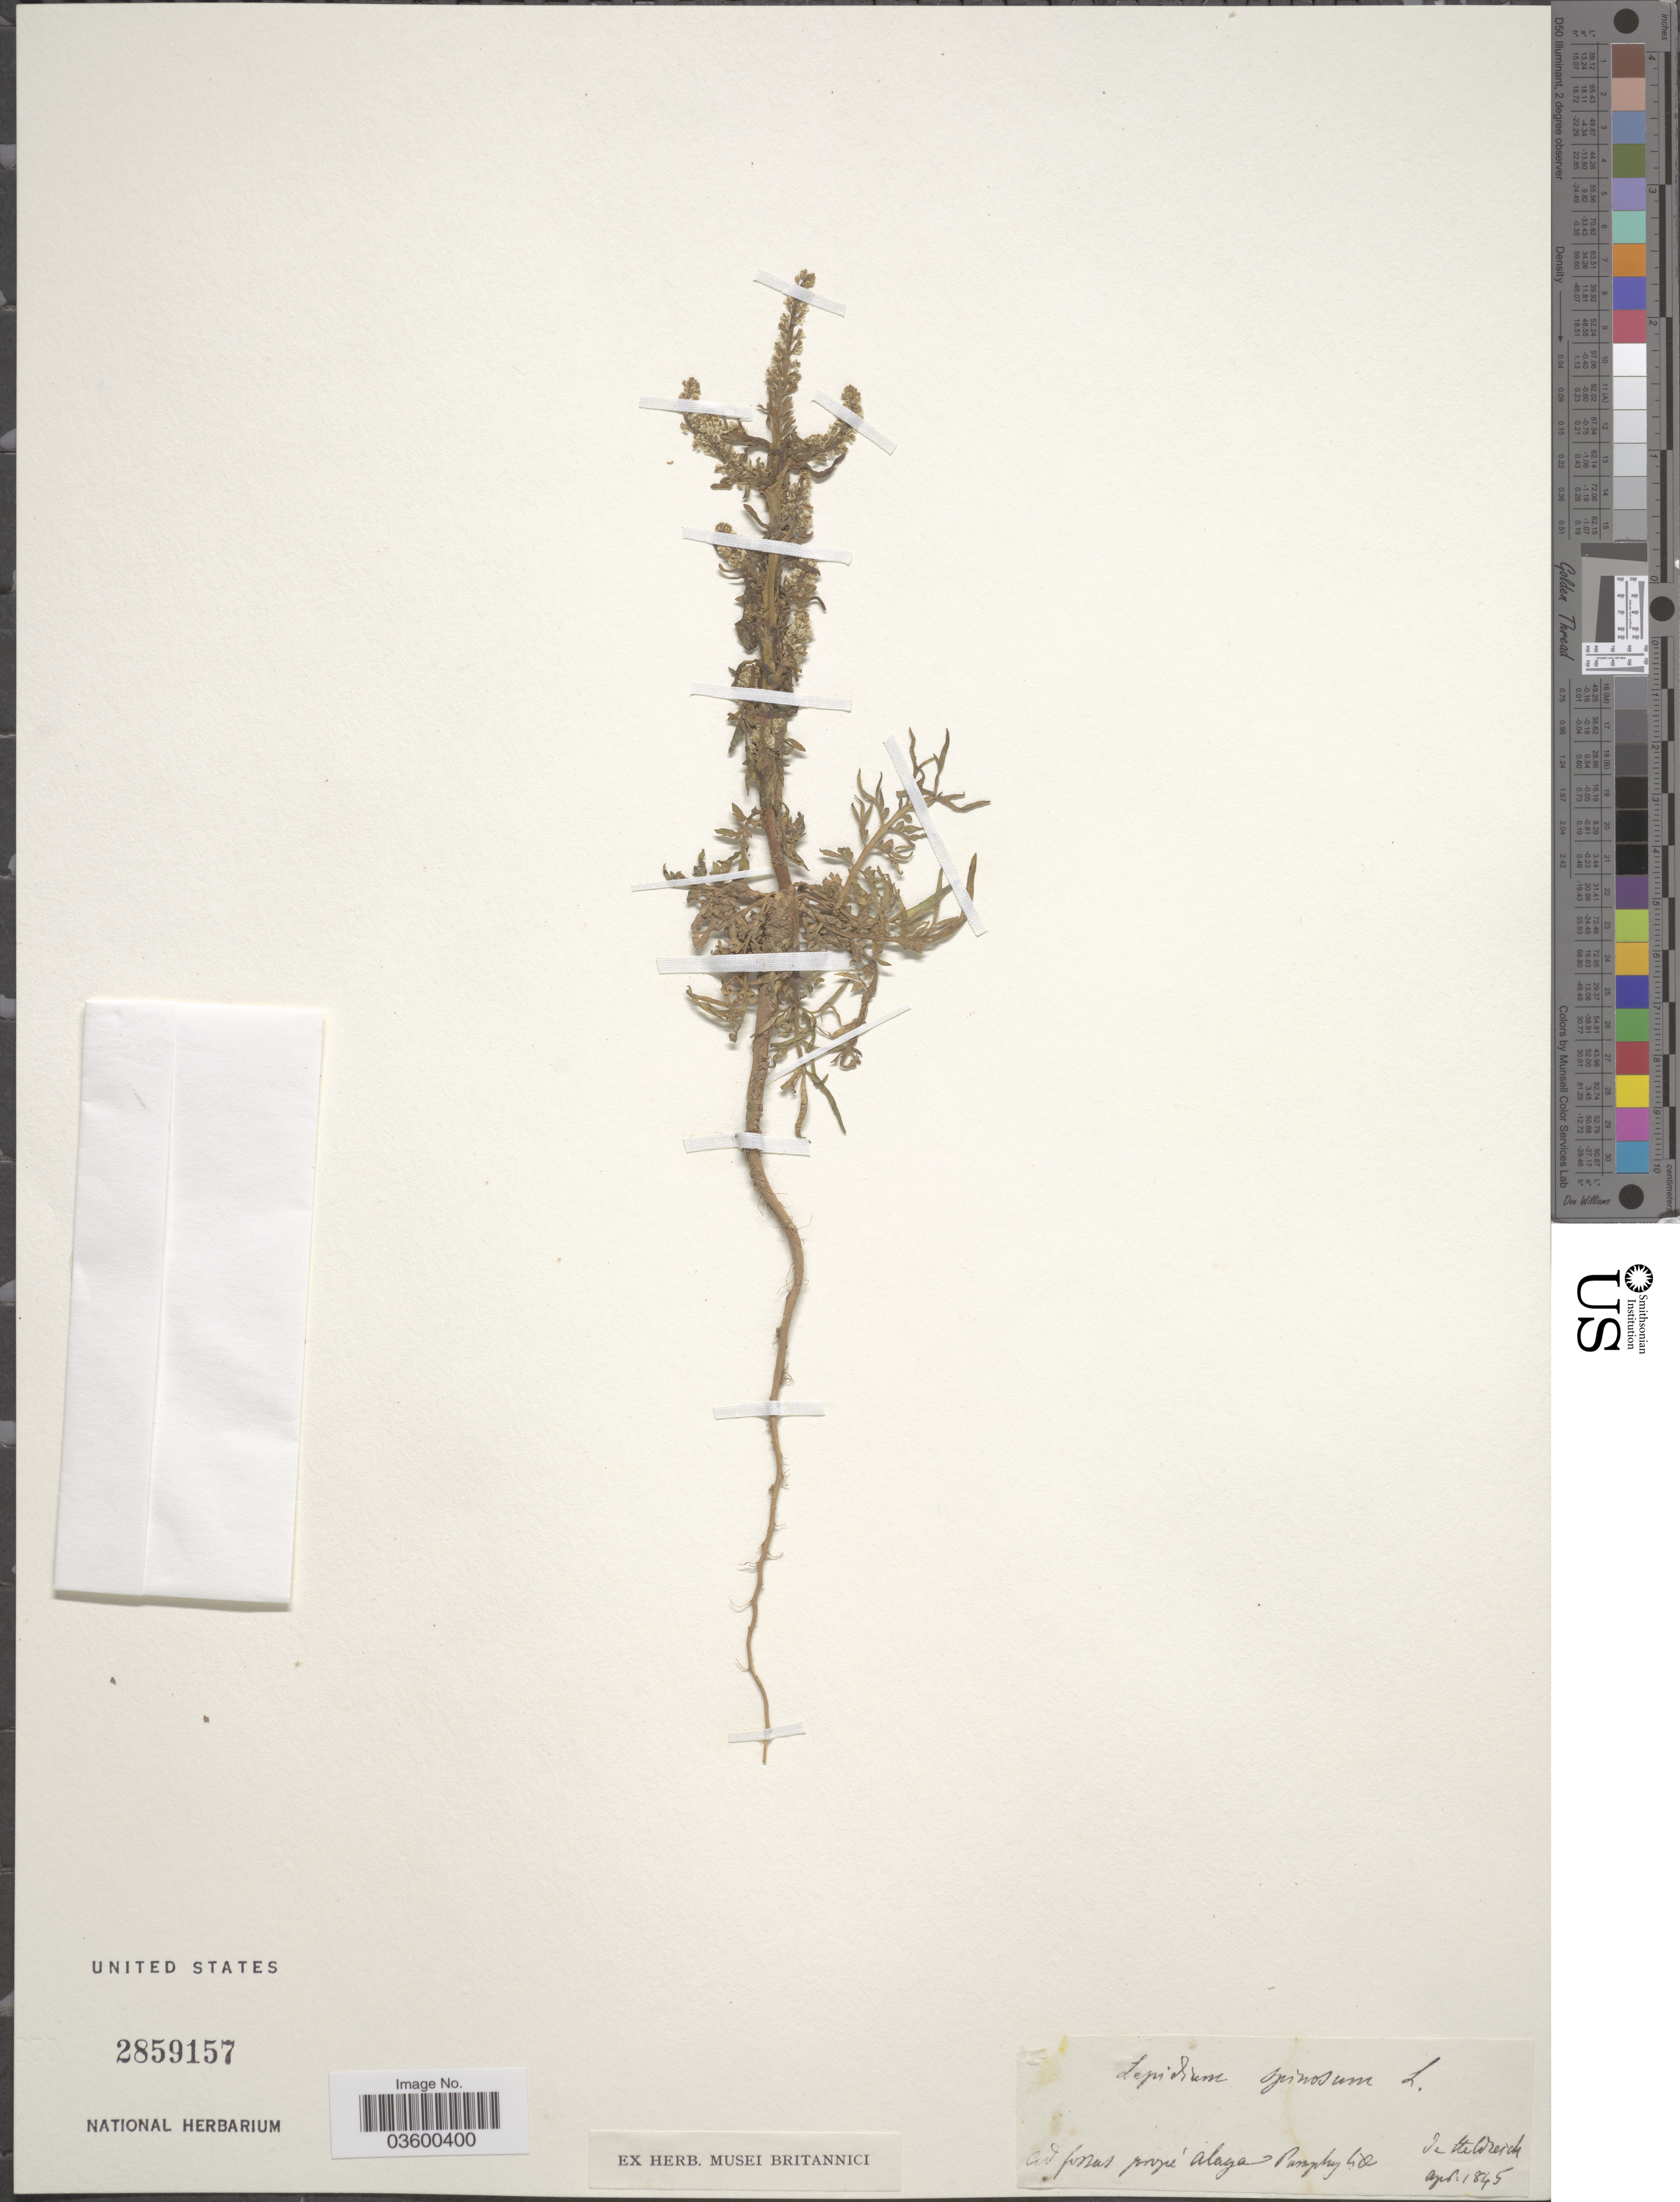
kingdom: Plantae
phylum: Tracheophyta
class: Magnoliopsida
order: Brassicales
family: Brassicaceae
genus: Lepidium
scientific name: Lepidium spinosum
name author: Ard.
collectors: -. De Heldreich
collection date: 1845-08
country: Greece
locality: Ad formas prope Alaya Pamphylia.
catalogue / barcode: US 2859157